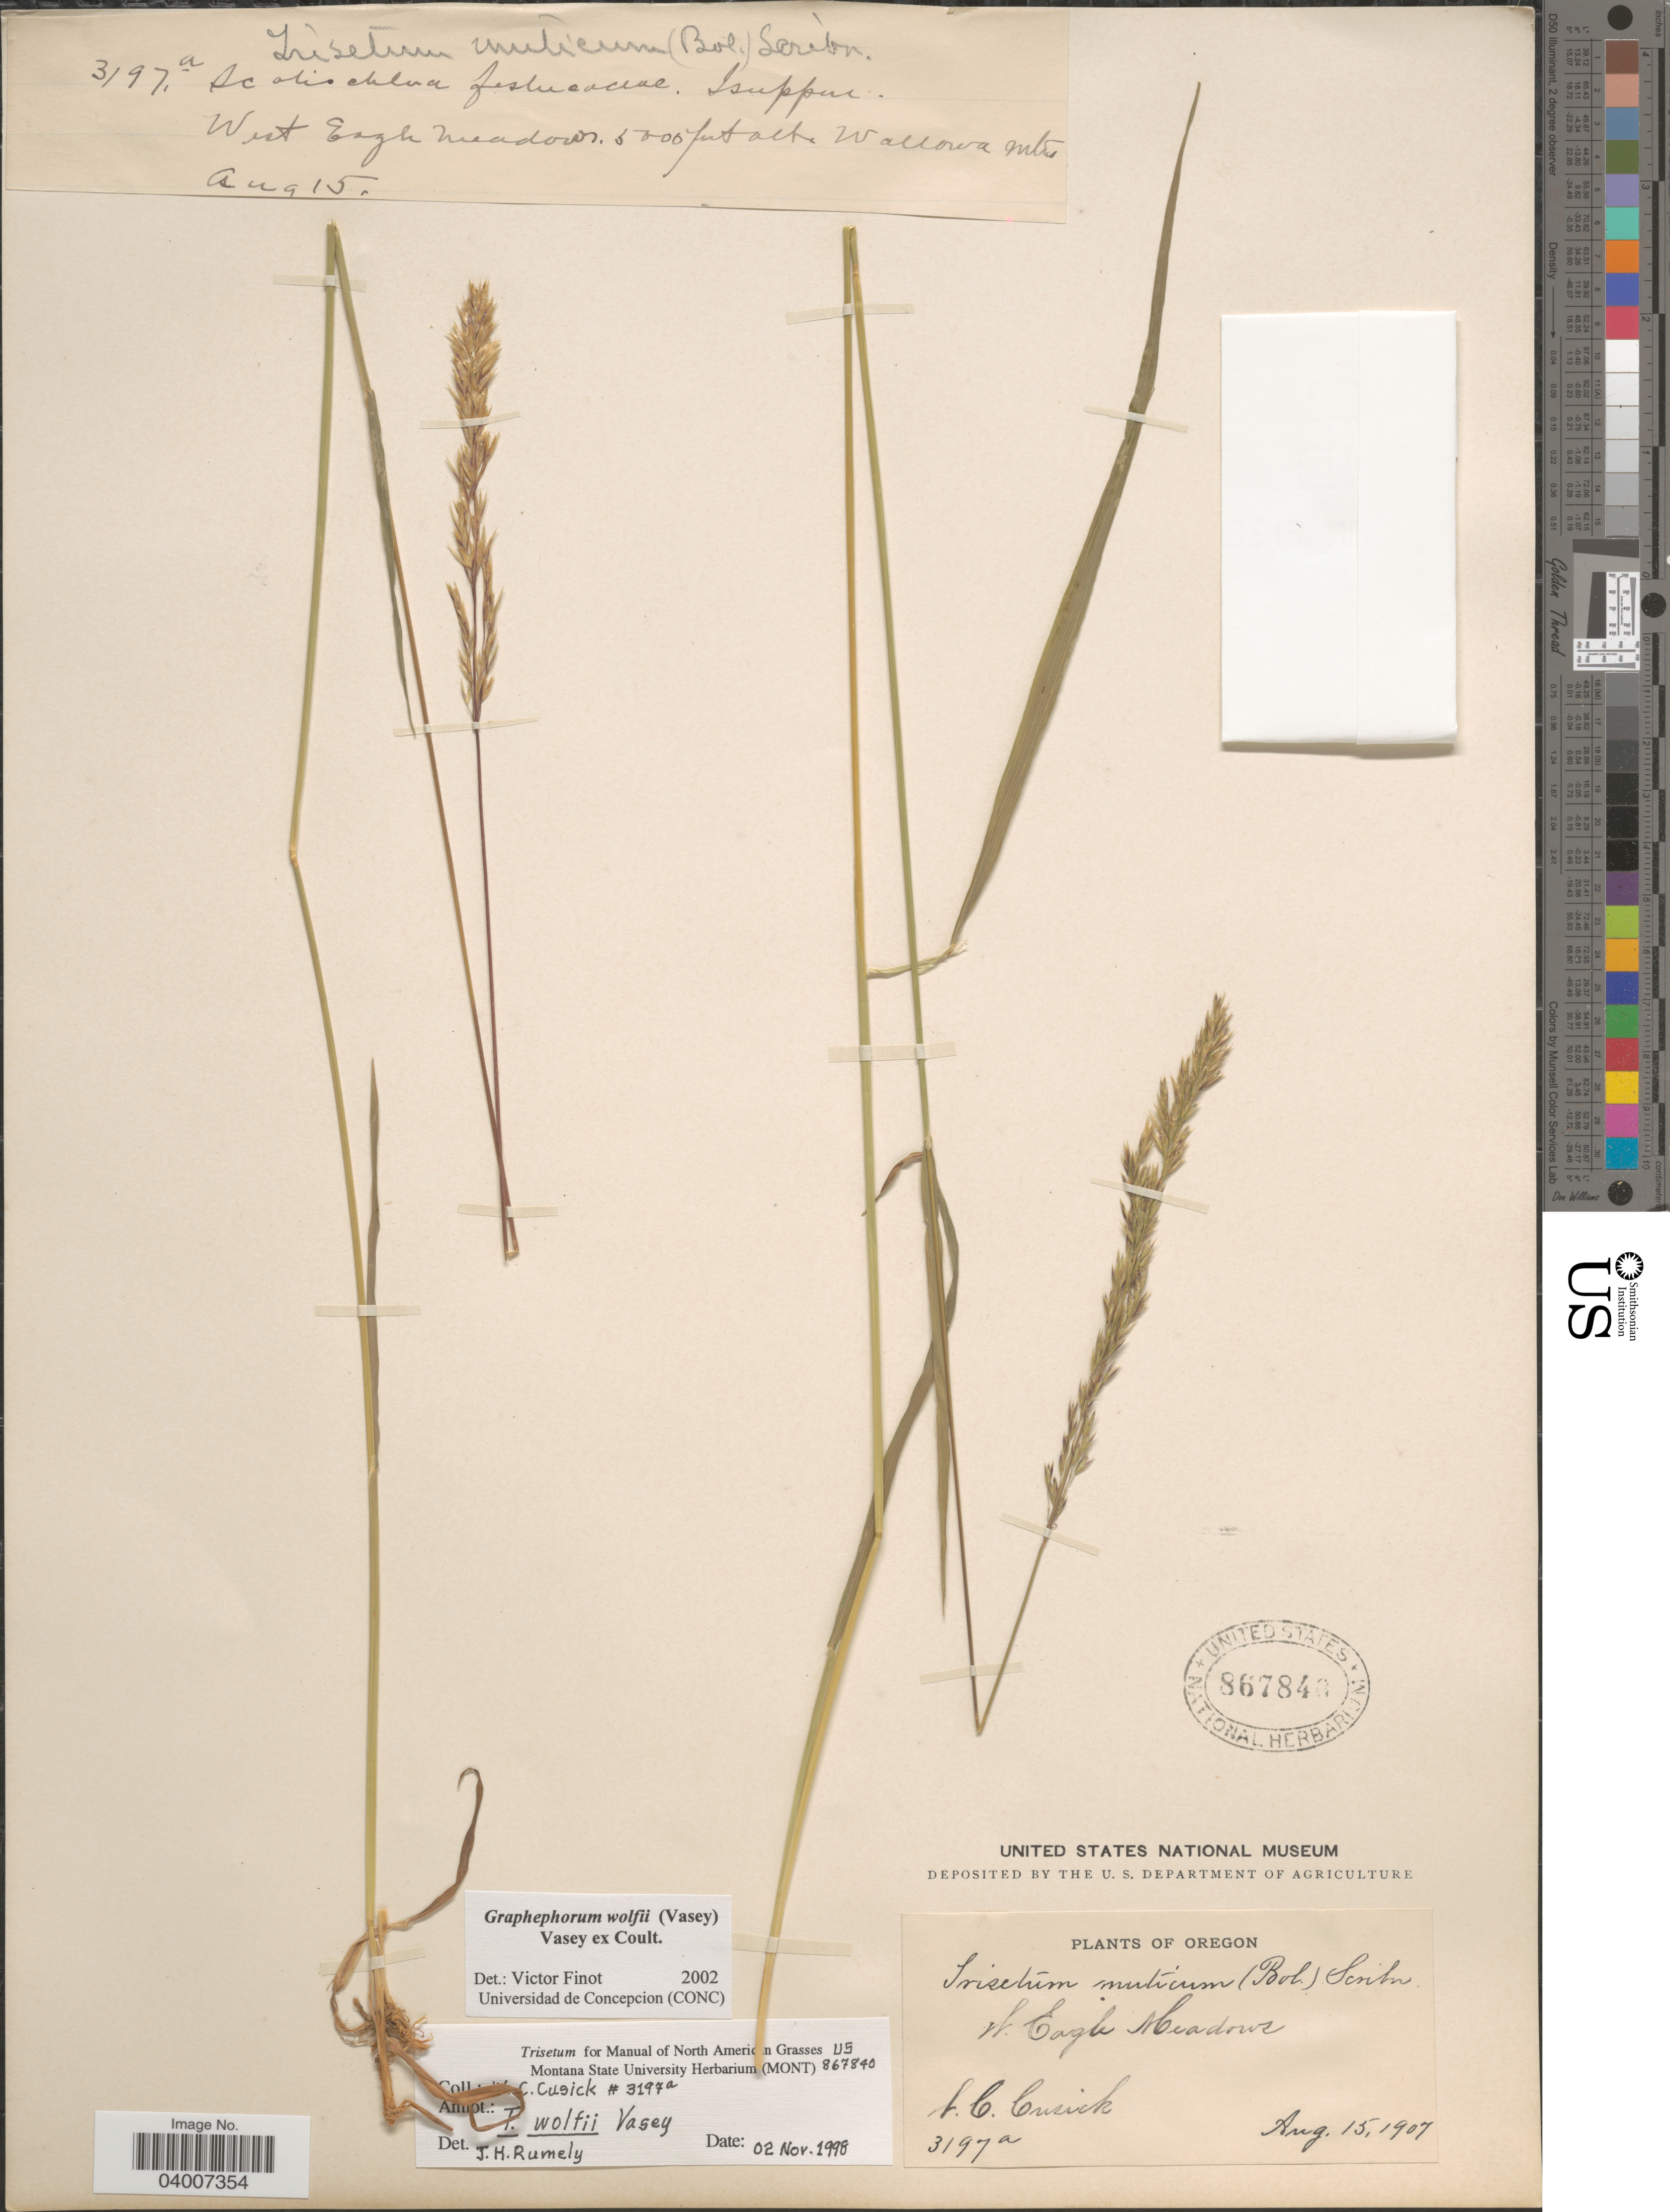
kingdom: Plantae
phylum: Tracheophyta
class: Liliopsida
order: Poales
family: Poaceae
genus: Graphephorum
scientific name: Graphephorum wolfii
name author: (E. Fourn.) Vasey ex Coult.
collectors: W. C. Cusick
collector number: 3197a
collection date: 1907-08-15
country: United States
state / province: Oregon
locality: West Eagle Meadows. Wallowa Mtns.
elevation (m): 1524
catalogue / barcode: US 867840